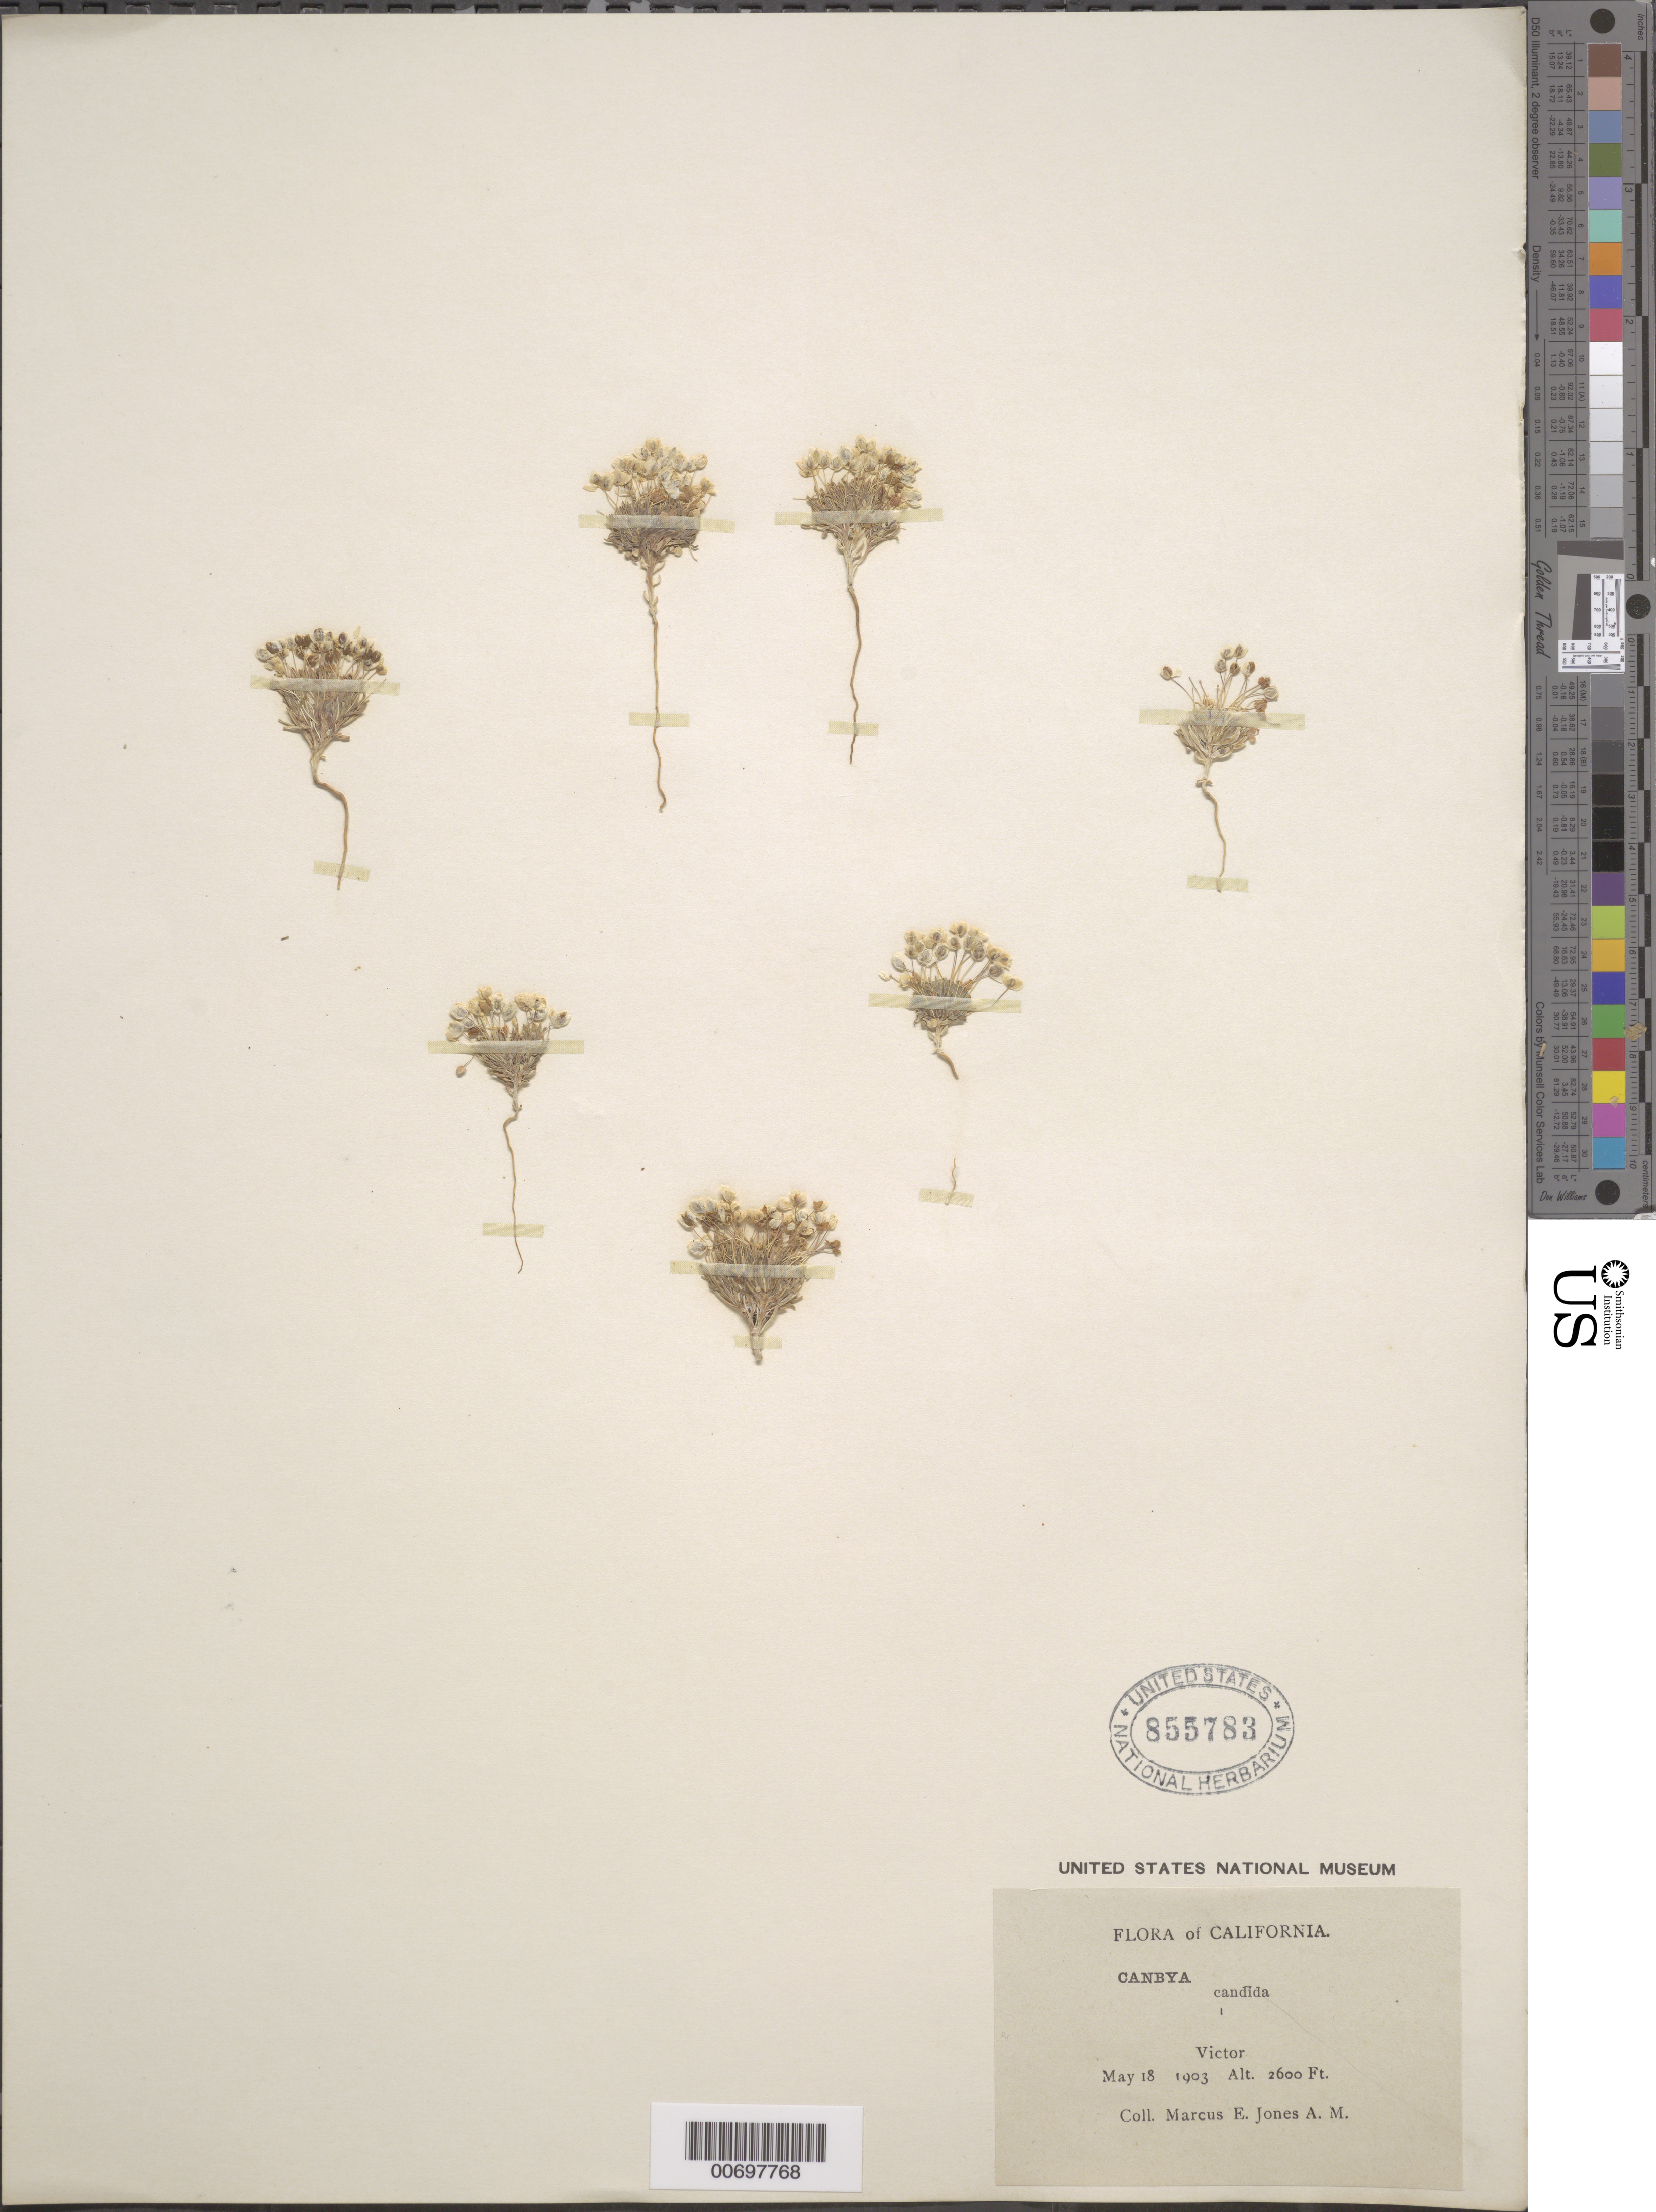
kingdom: Plantae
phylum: Tracheophyta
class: Magnoliopsida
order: Ranunculales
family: Papaveraceae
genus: Canbya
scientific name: Canbya candida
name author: Parry ex A. Gray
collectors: M. E. Jones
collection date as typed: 18 May 1903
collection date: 1903-05-18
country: United States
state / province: California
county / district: San Joaquin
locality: Victor.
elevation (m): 792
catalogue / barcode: US 855783